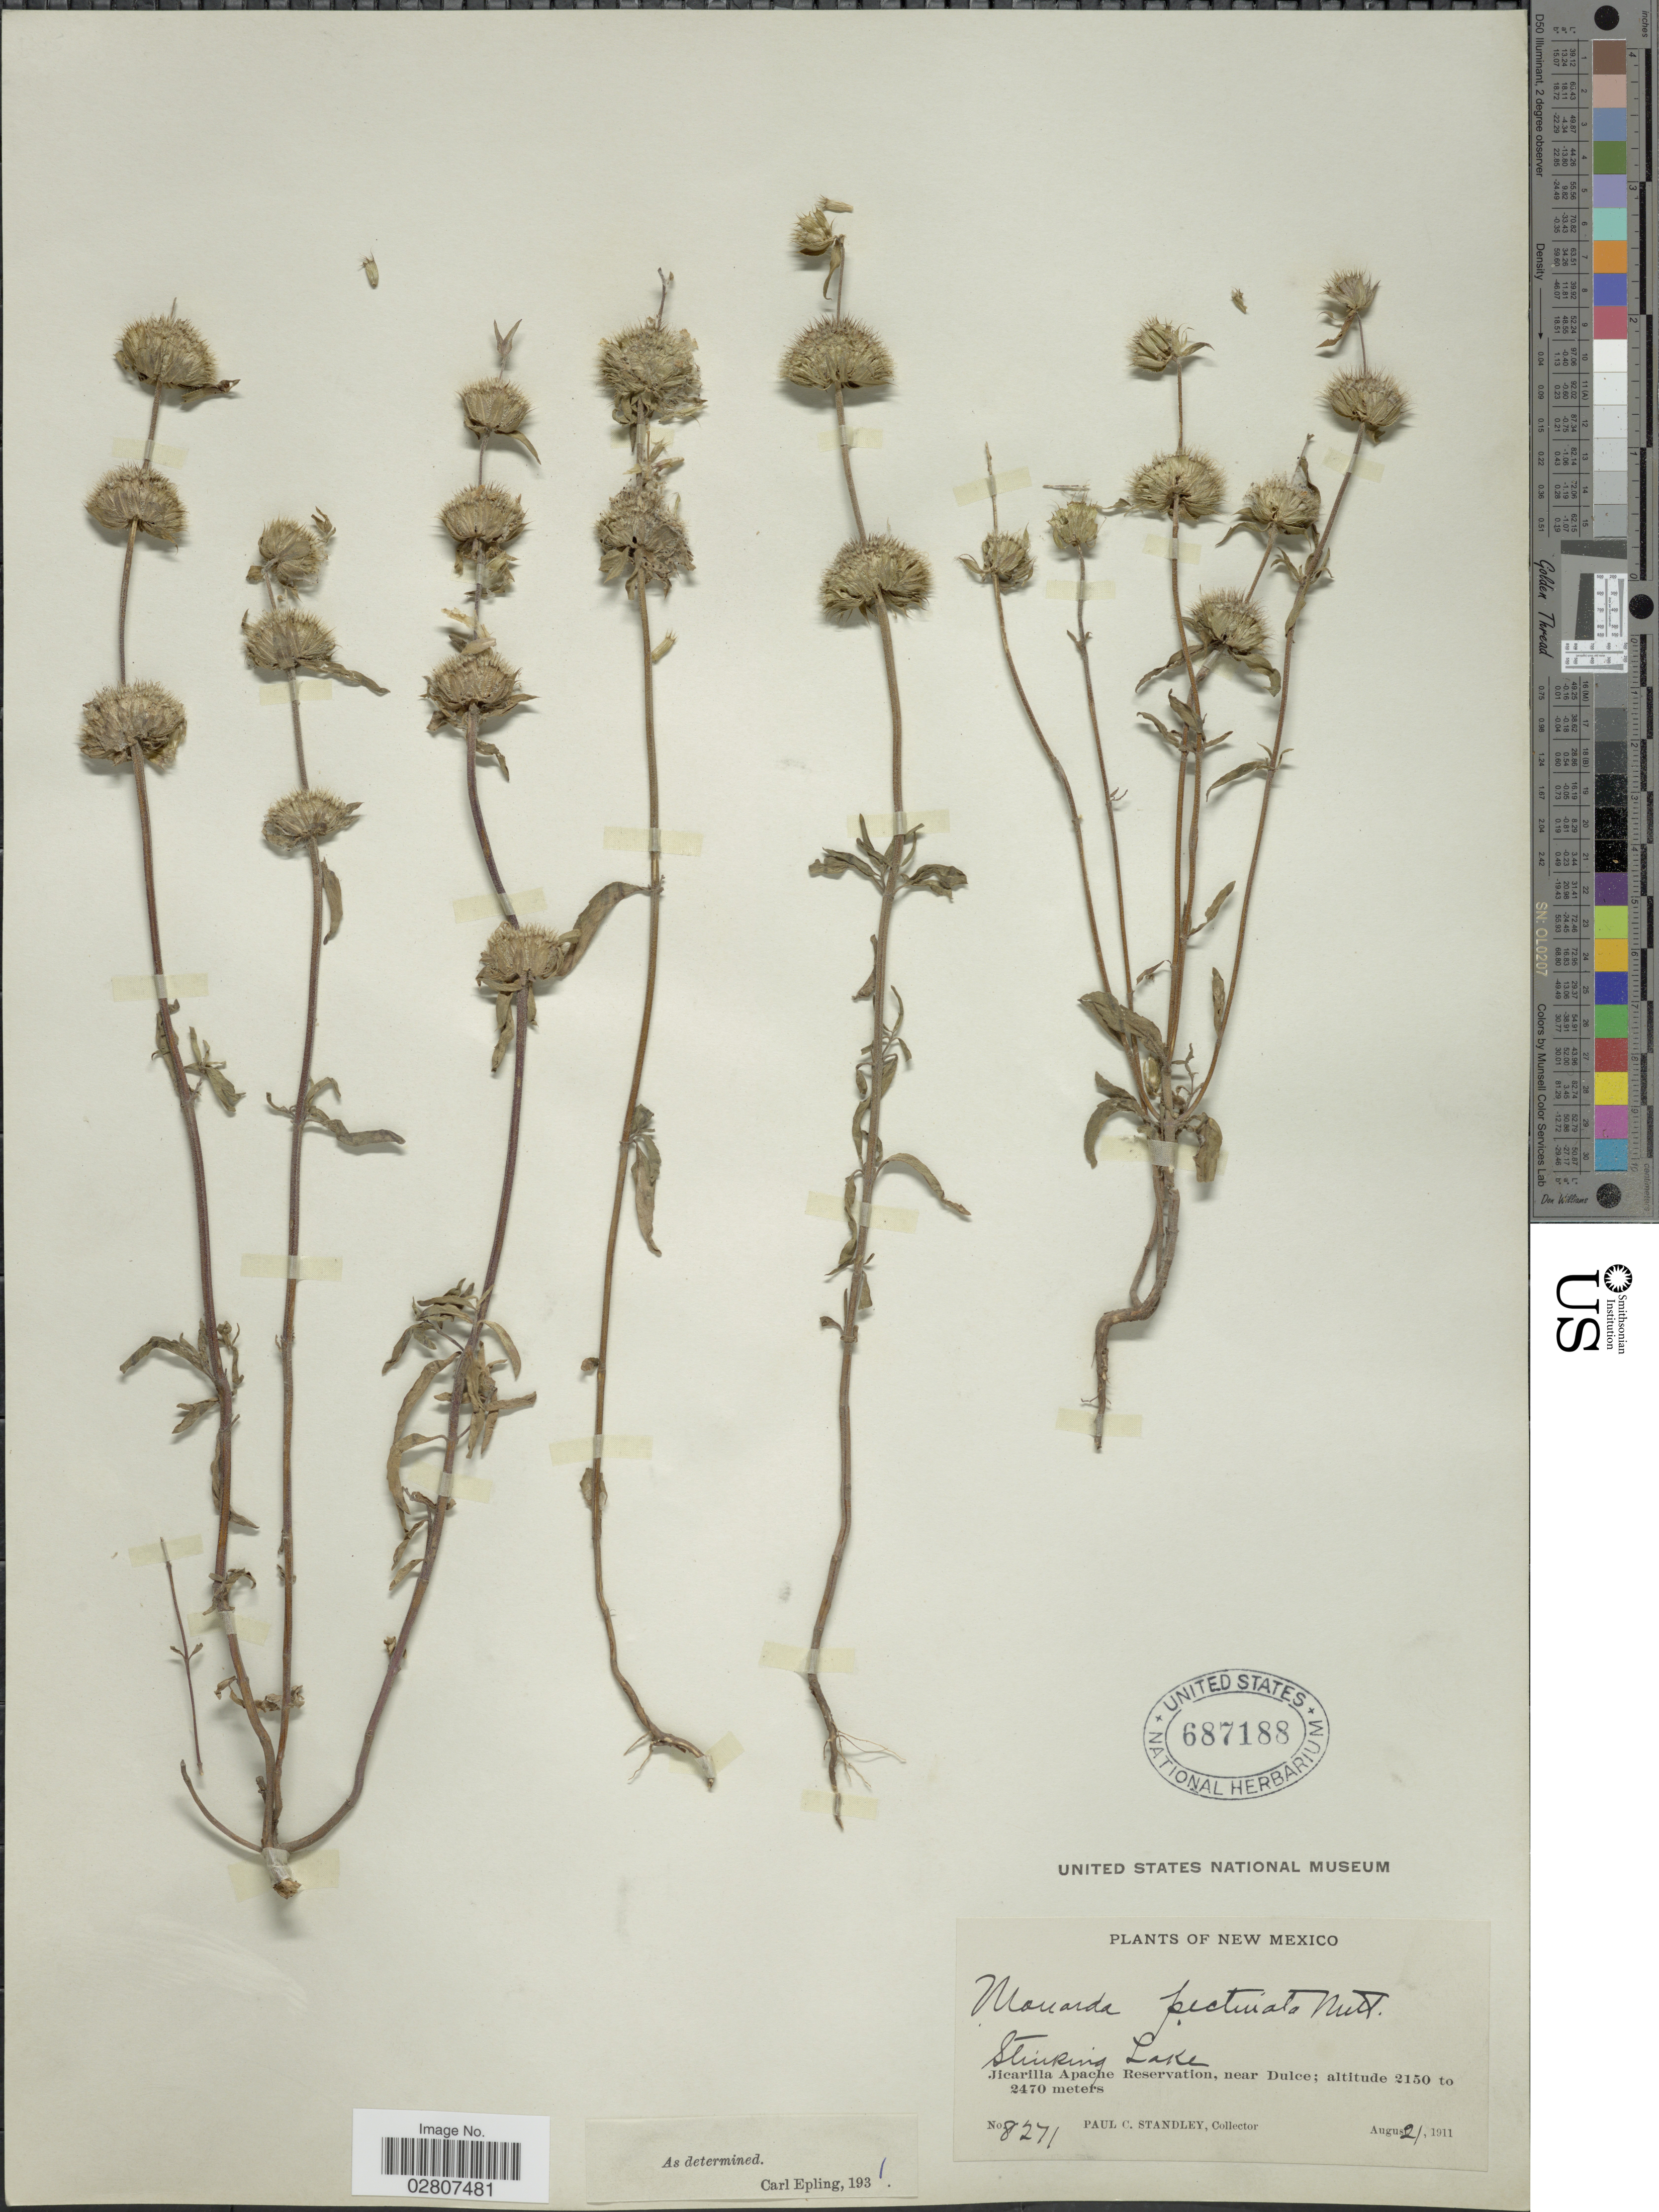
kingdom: Plantae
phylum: Tracheophyta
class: Magnoliopsida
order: Lamiales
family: Lamiaceae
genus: Monarda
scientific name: Monarda pectinata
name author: Nutt.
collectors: P. C. Standley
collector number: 8271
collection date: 1911-08-21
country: United States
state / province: New Mexico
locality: Stinking Lake. Jicarilla Apache Reservation, near Dulce.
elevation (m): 2150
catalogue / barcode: US 687188